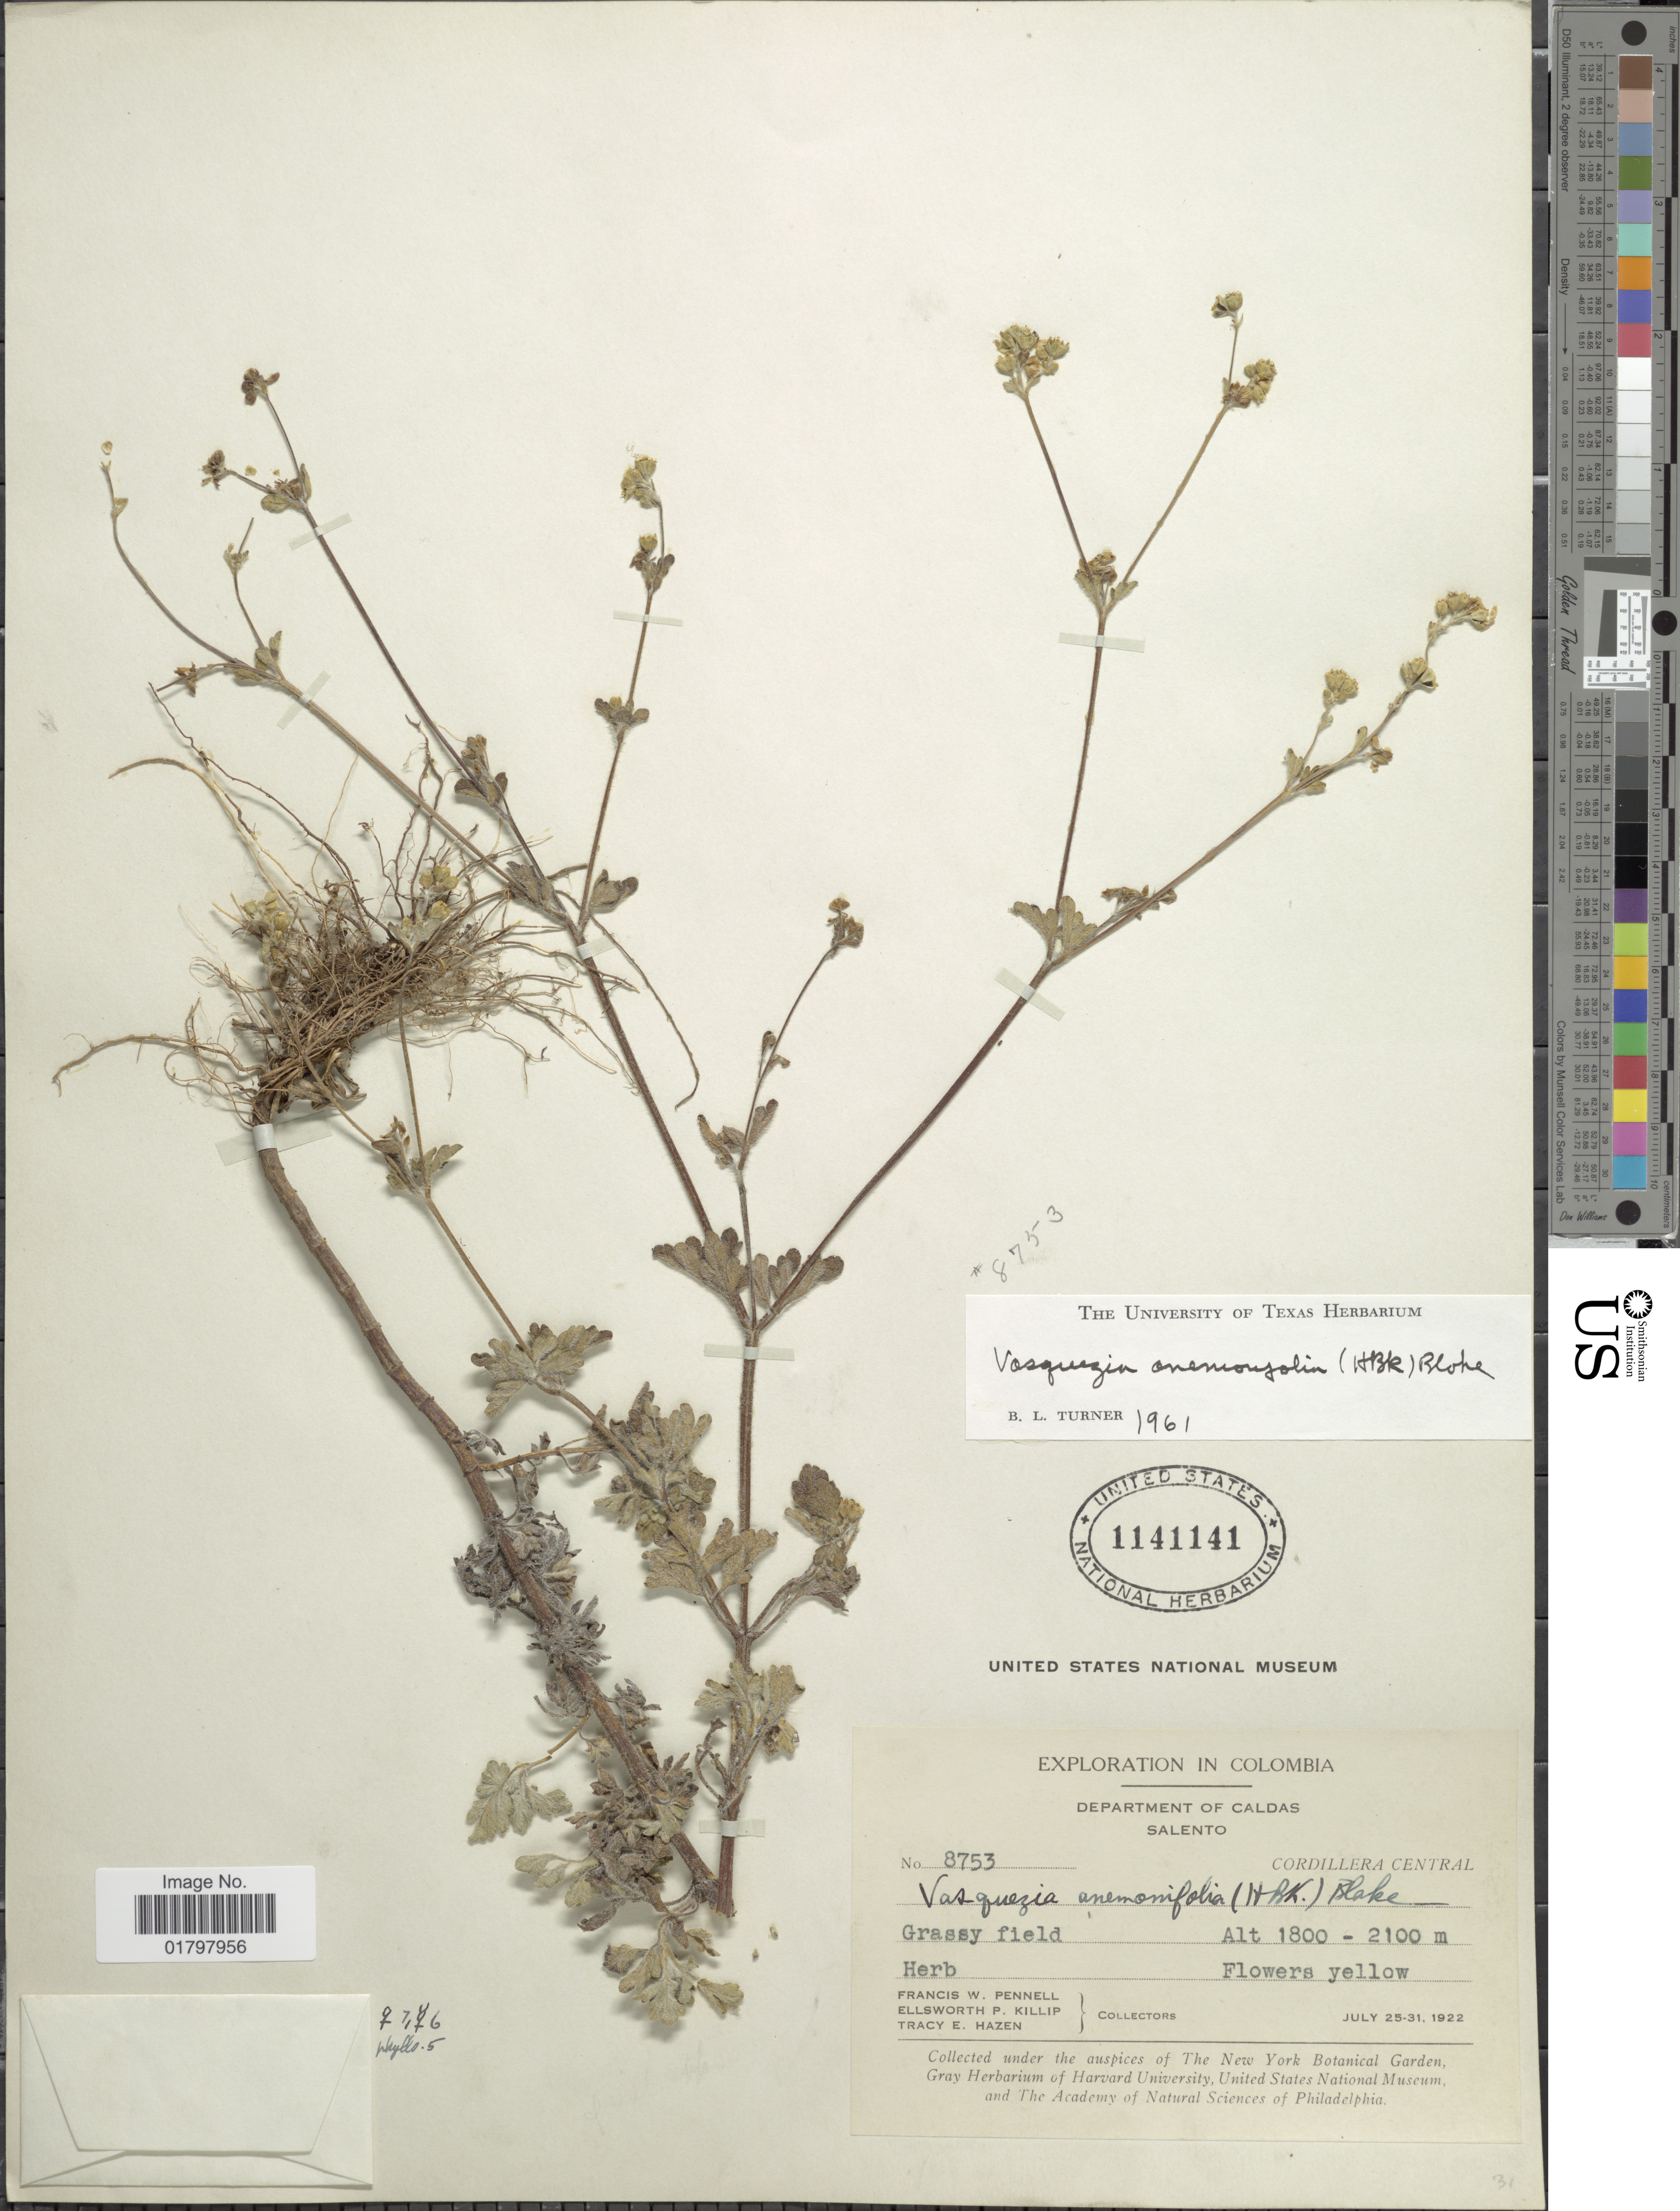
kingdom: Plantae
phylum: Tracheophyta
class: Magnoliopsida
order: Asterales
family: Asteraceae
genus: Vasquesia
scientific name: Vasquesia anemonifolia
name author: (Kunth) Less.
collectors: F. W. Pennell, E. P. Killip & T. E. Hazen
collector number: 8753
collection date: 1922-07-25/1922-07-31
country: Colombia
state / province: Caldas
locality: Department of Caldas. Salento. Cordillrea Central. Grassy field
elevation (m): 1800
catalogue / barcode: US 1141141